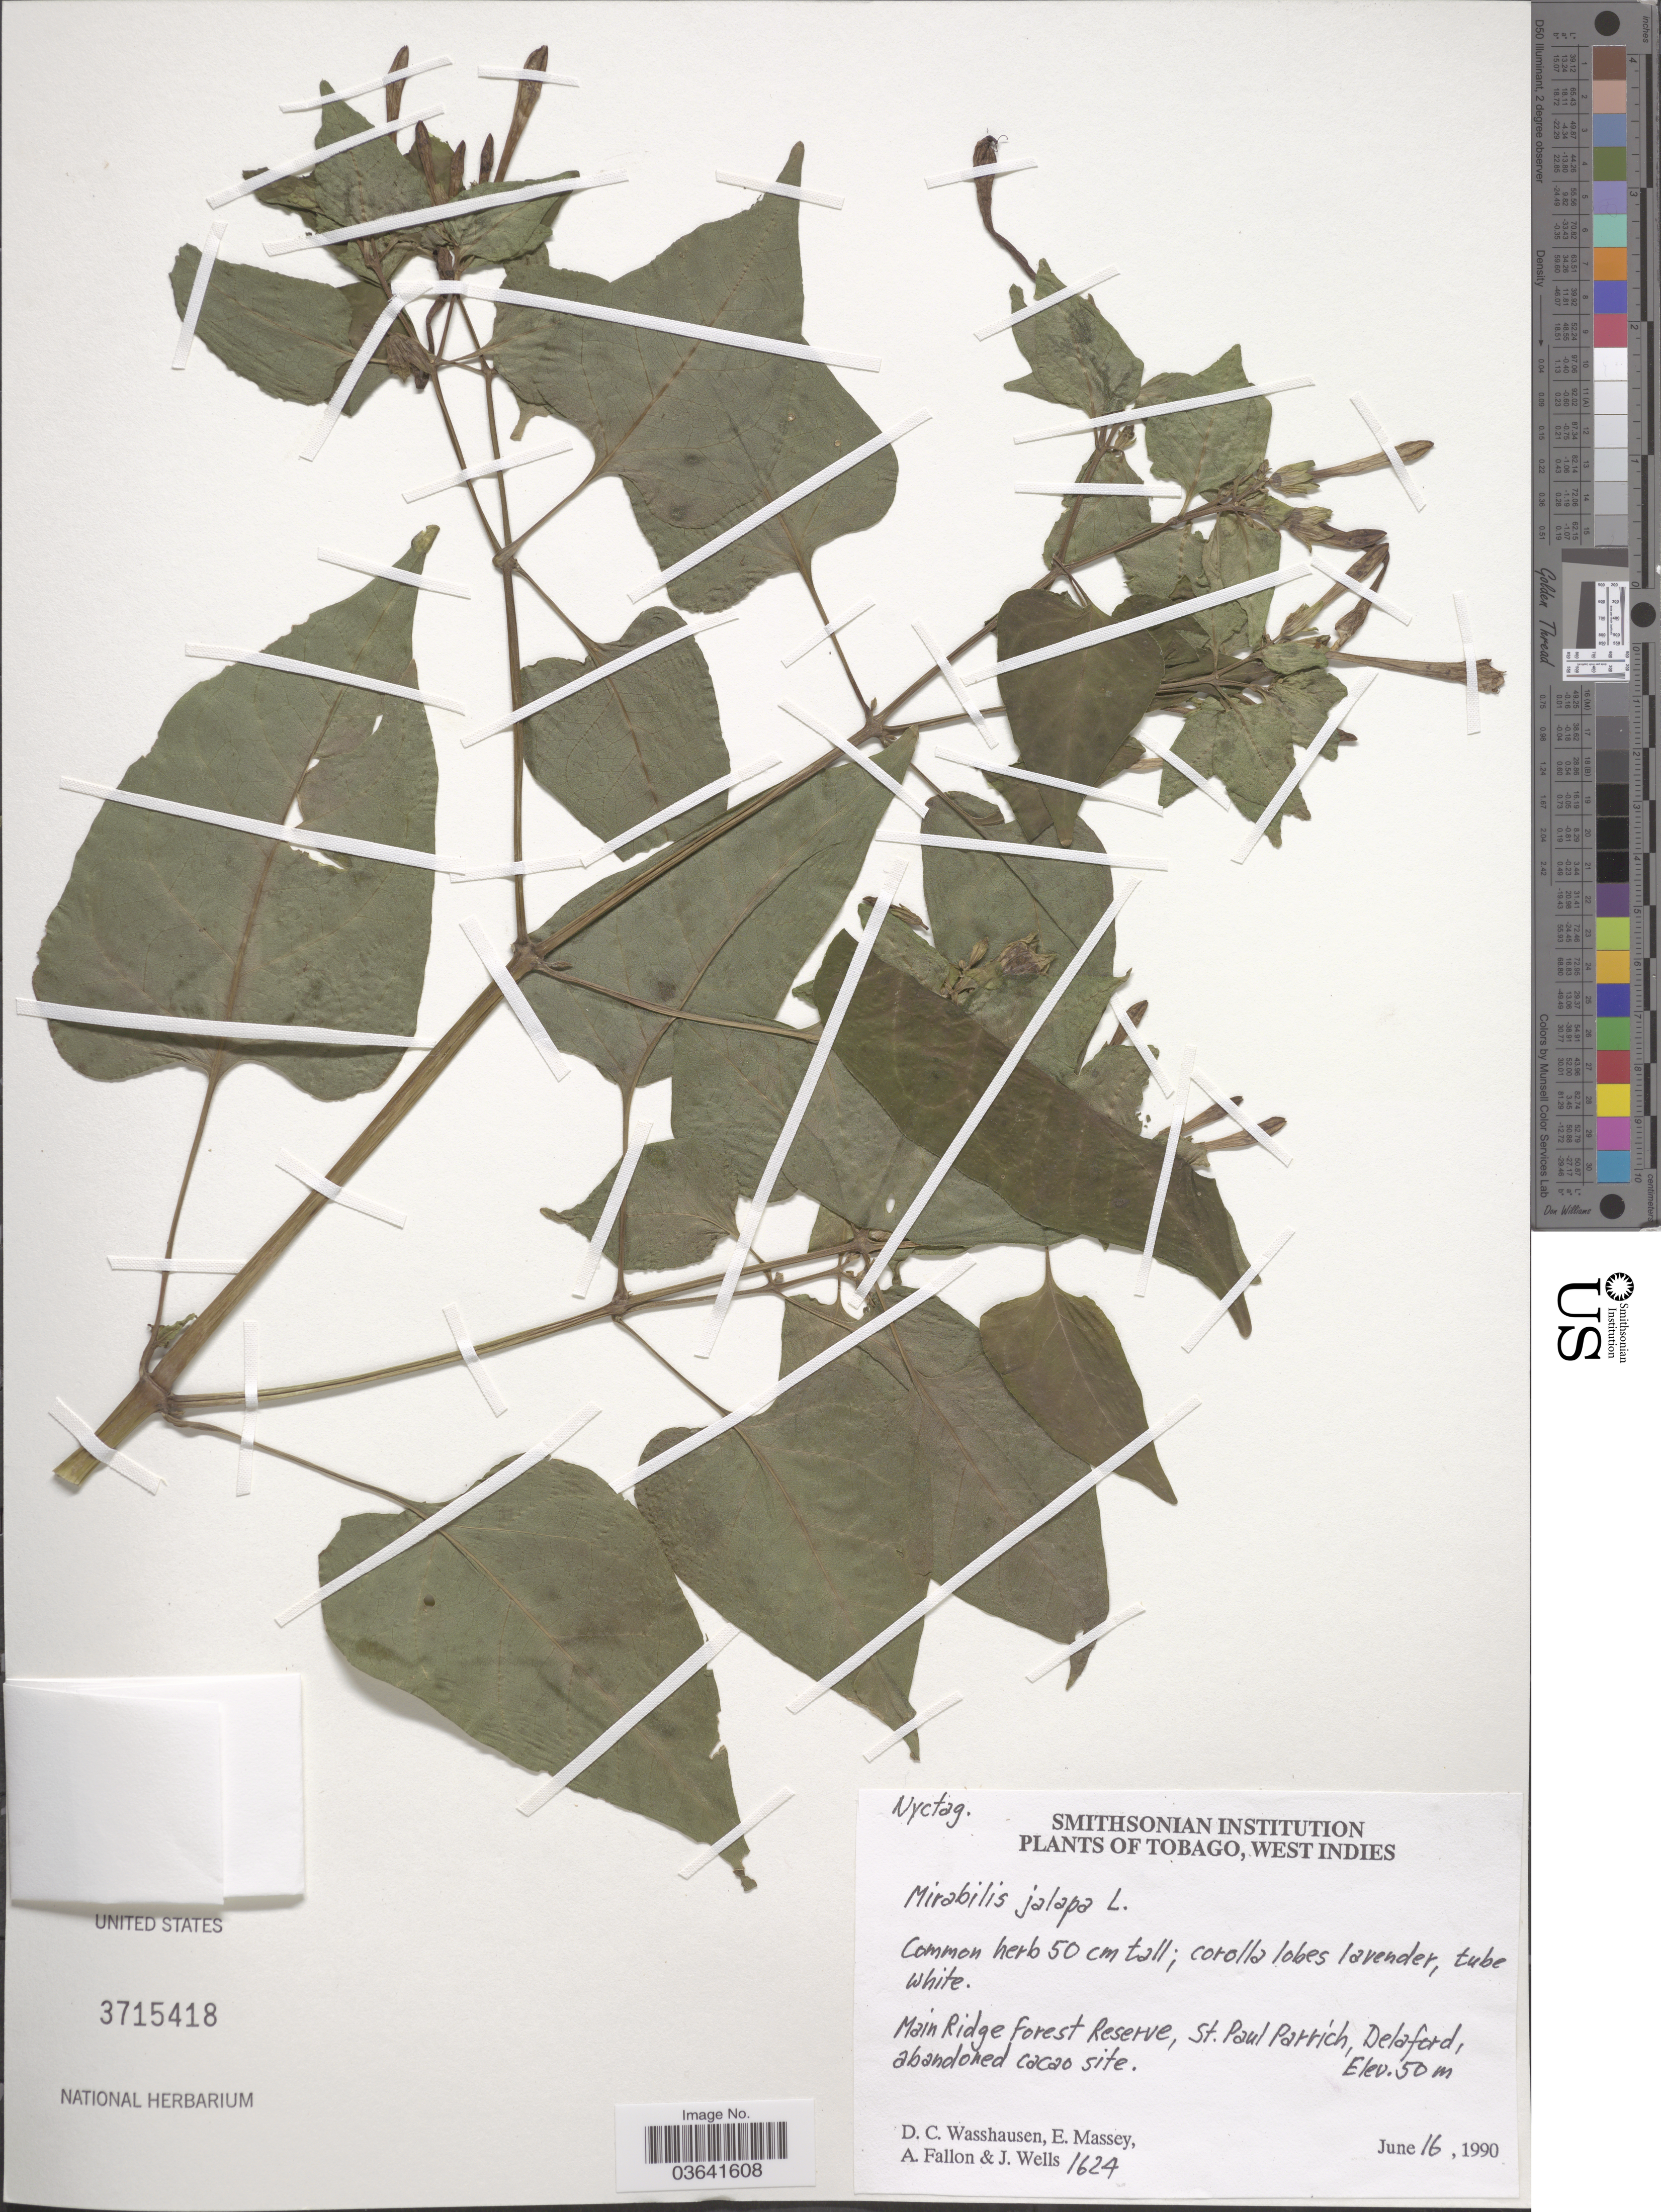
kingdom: Plantae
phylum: Tracheophyta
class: Magnoliopsida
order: Caryophyllales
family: Nyctaginaceae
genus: Mirabilis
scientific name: Mirabilis jalapa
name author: L.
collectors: D. C. Wasshausen, E. Massey, A. Fallon & J. Wells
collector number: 1624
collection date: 1990-06-16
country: Trinidad and Tobago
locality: Tobago, West Indies. Main Ridge Forest Reserve, St. Paul Parrich, Delaford.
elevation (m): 50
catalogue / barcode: US 3715418